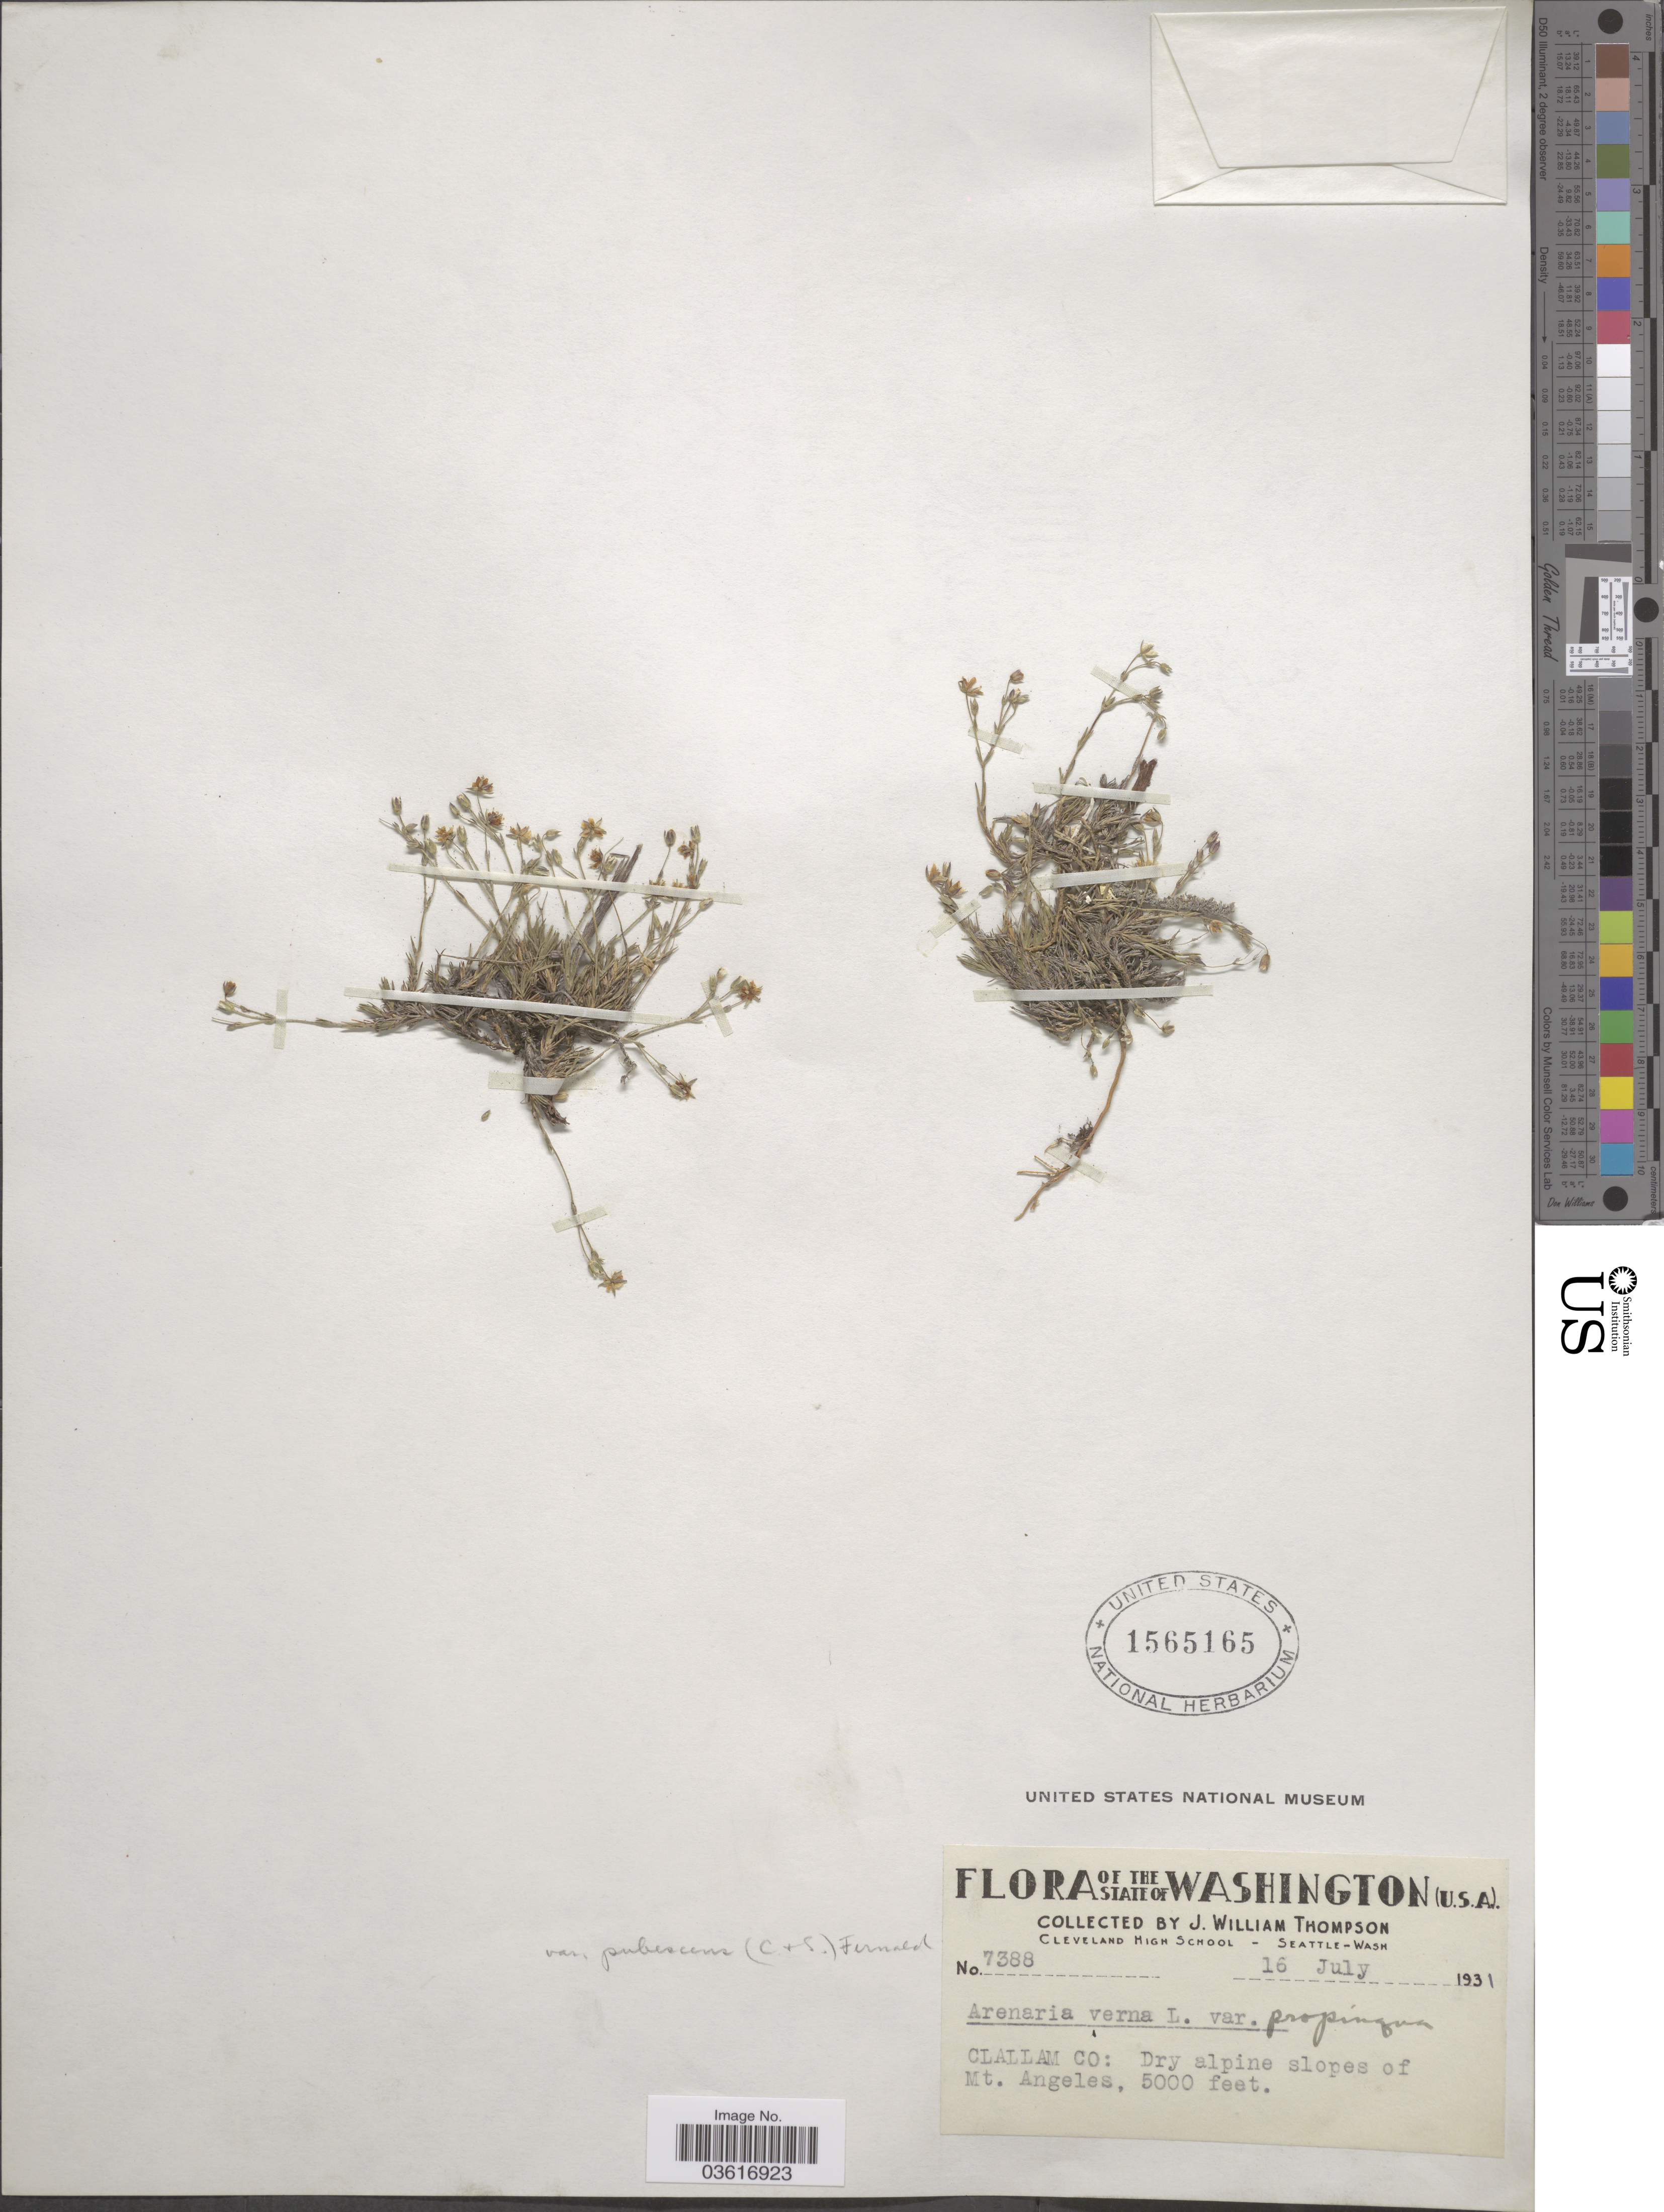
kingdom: Plantae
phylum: Tracheophyta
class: Magnoliopsida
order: Caryophyllales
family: Caryophyllaceae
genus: Minuartia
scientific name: Minuartia verna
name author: (L.) Hiern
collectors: J. W. Thompson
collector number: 7388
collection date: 1931-07-16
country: United States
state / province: Washington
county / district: Clallam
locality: Clallam Co: Dry alpine slopes of Mt. Angeles.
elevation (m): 1524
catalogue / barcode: US 1565165